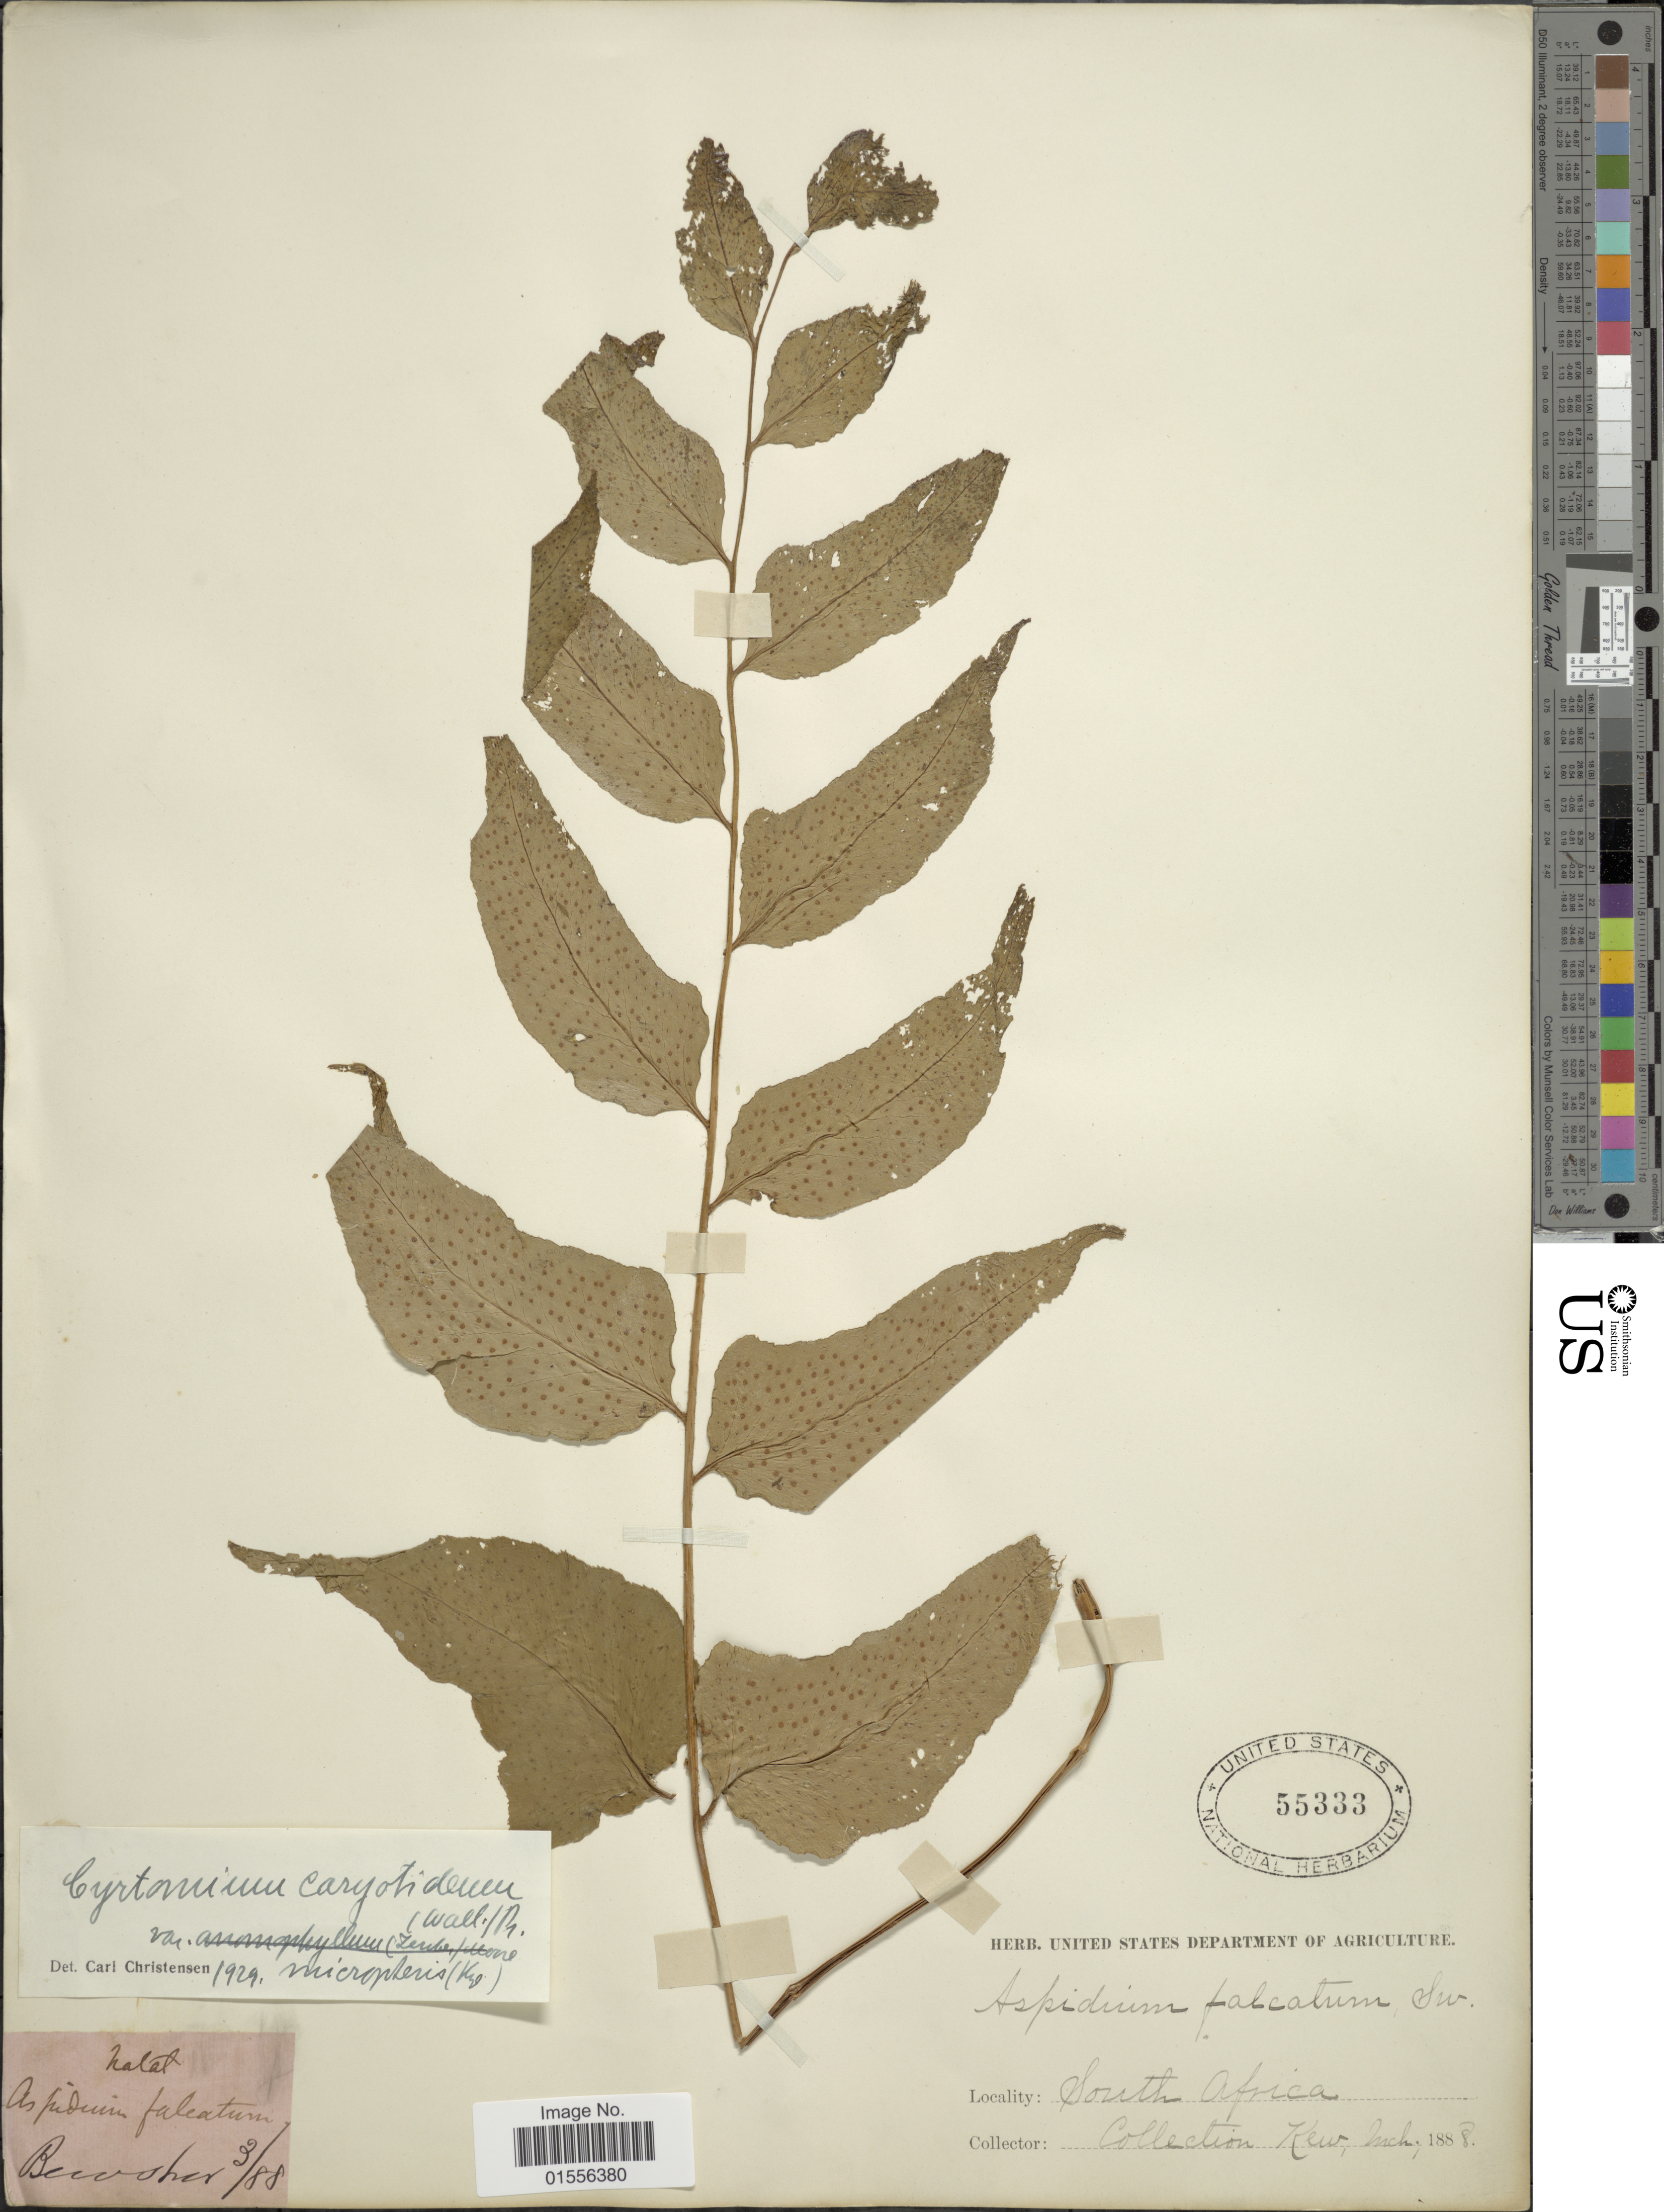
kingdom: Plantae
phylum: Tracheophyta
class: Polypodiopsida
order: Polypodiales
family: Dryopteridaceae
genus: Cyrtomium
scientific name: Cyrtomium caryotideum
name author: (Wall. ex Hook. & Grev.) C. Presl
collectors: C. Bewsher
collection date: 1888-03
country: South Africa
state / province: KwaZulu-Natal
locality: Natal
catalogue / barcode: US 55333